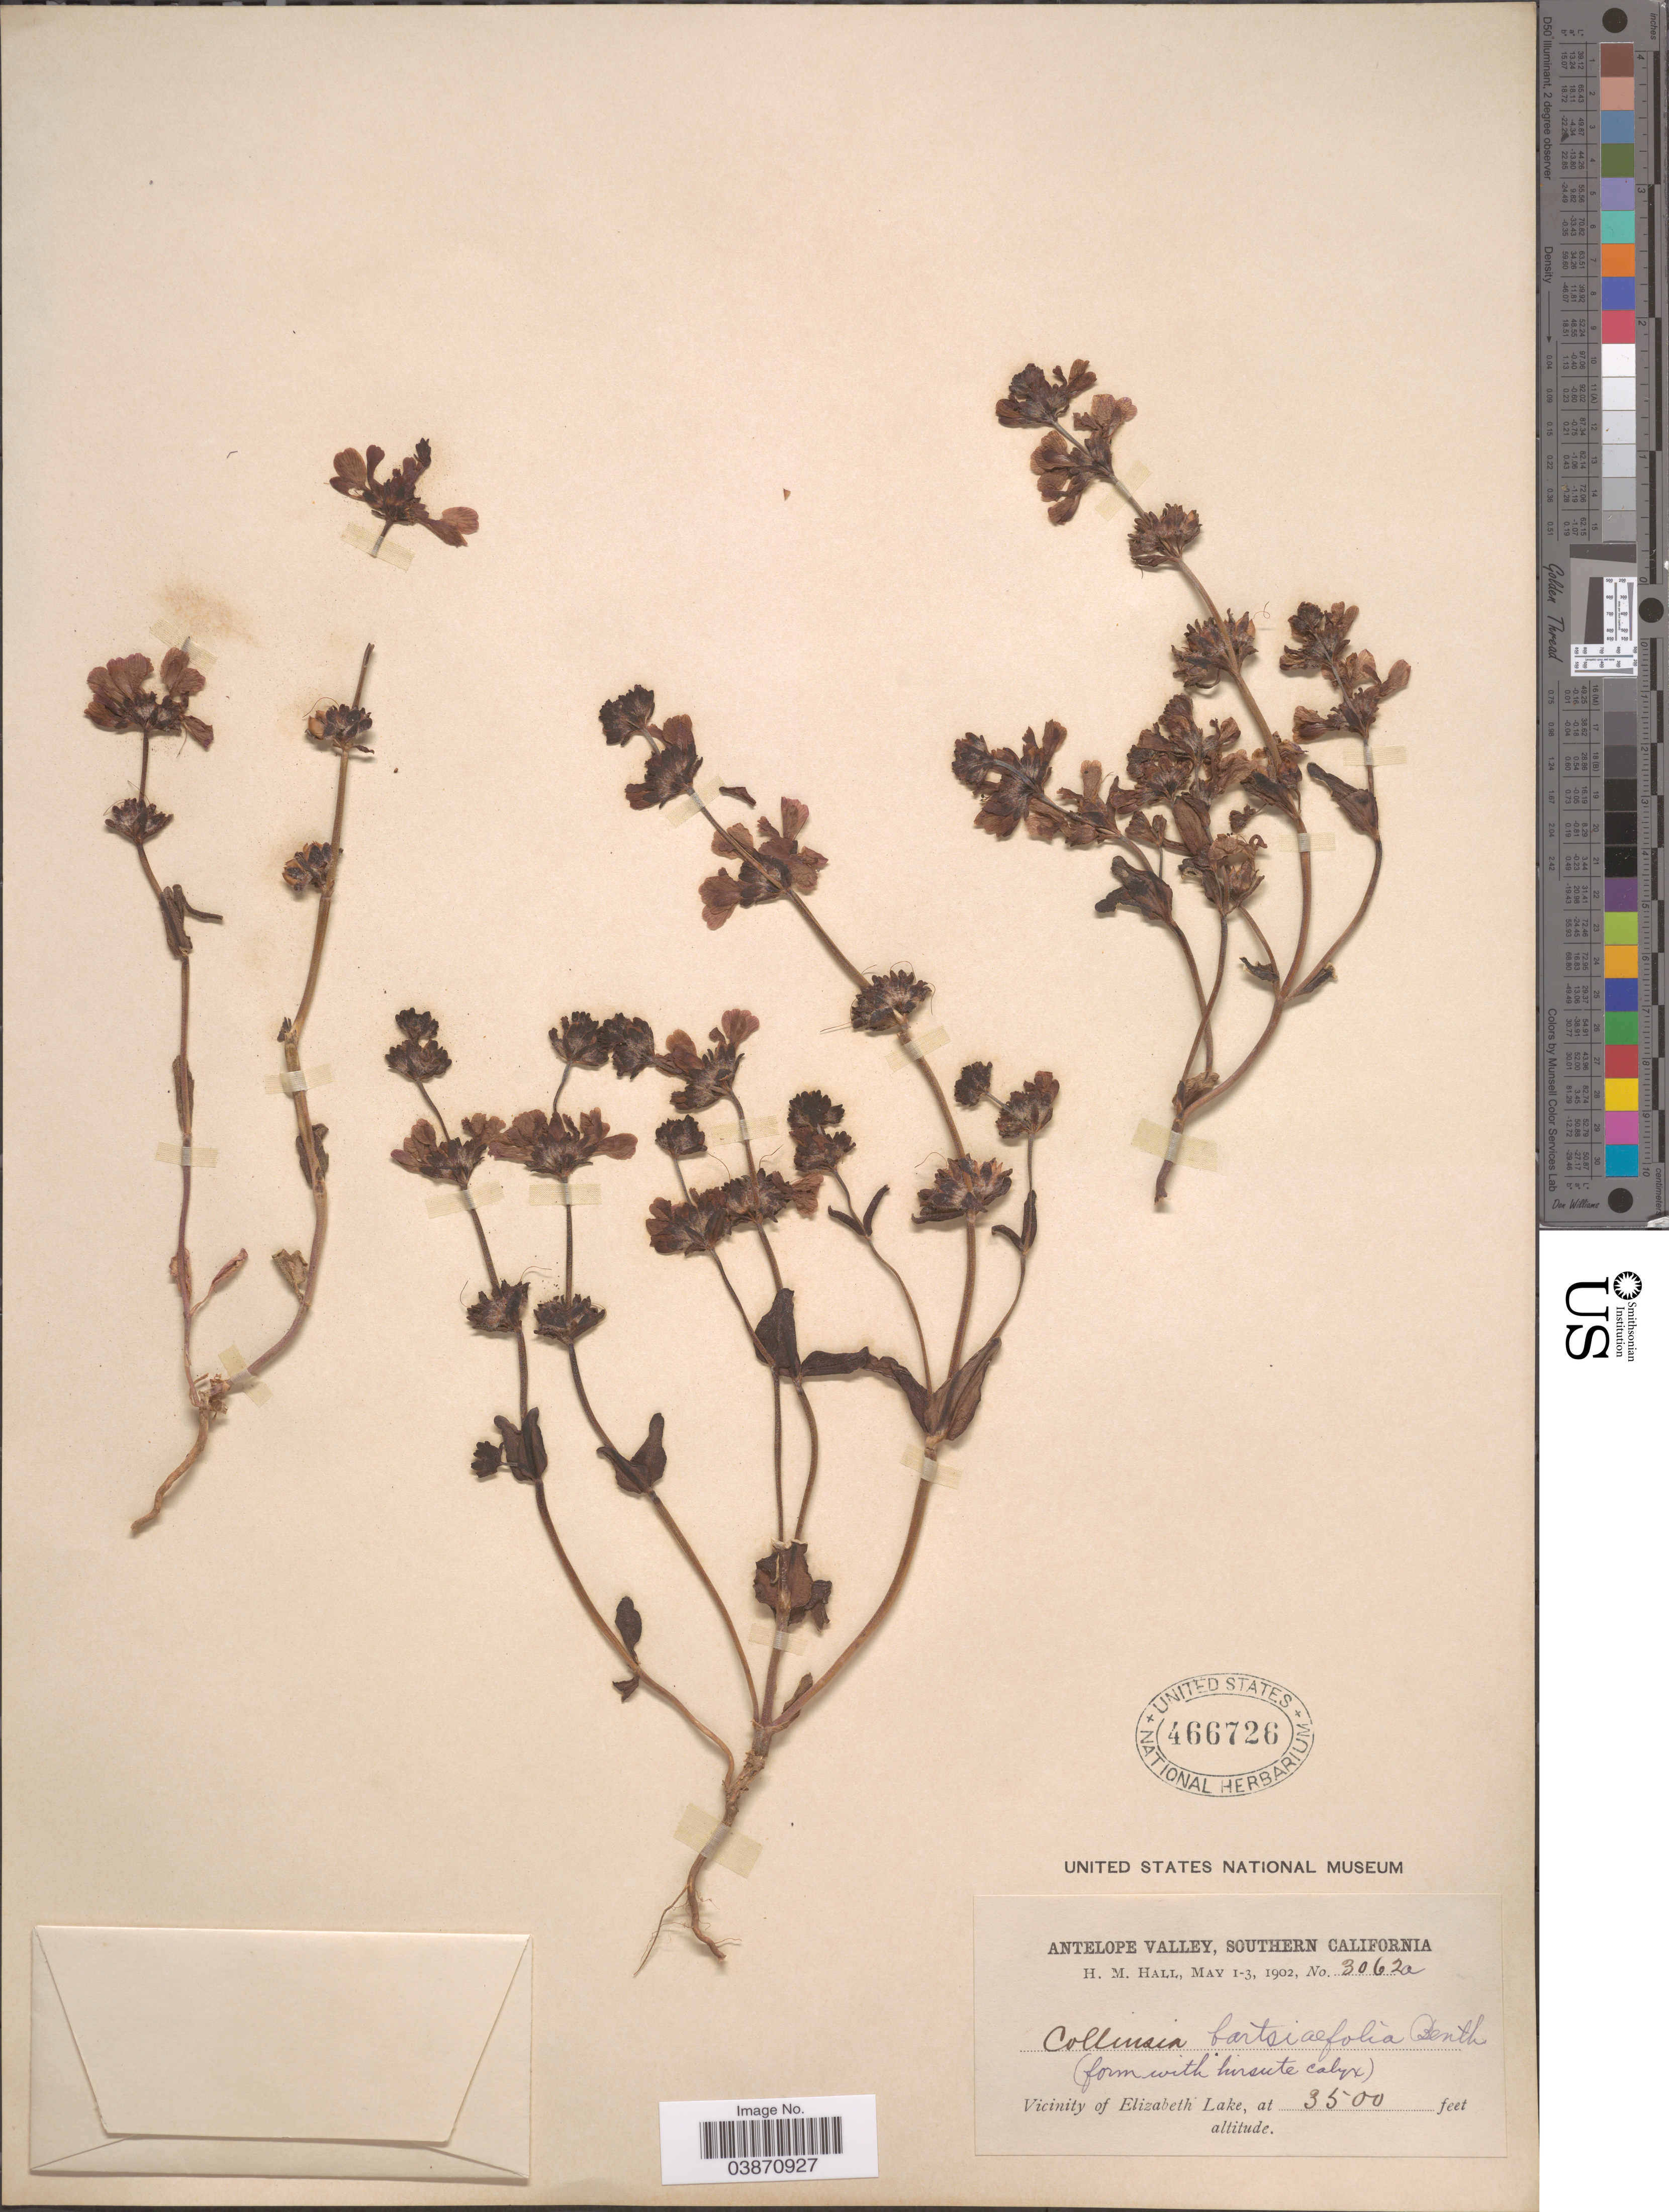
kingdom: Plantae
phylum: Tracheophyta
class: Magnoliopsida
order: Lamiales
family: Plantaginaceae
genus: Collinsia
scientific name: Collinsia bartsiifolia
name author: Benth.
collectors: H. M. Hall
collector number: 3062a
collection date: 1902-05-01/1902-05-03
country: United States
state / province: California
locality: Antelope Valley, Southern California. Vicinity of Elizabeth Lake.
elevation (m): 1067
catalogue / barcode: US 466726